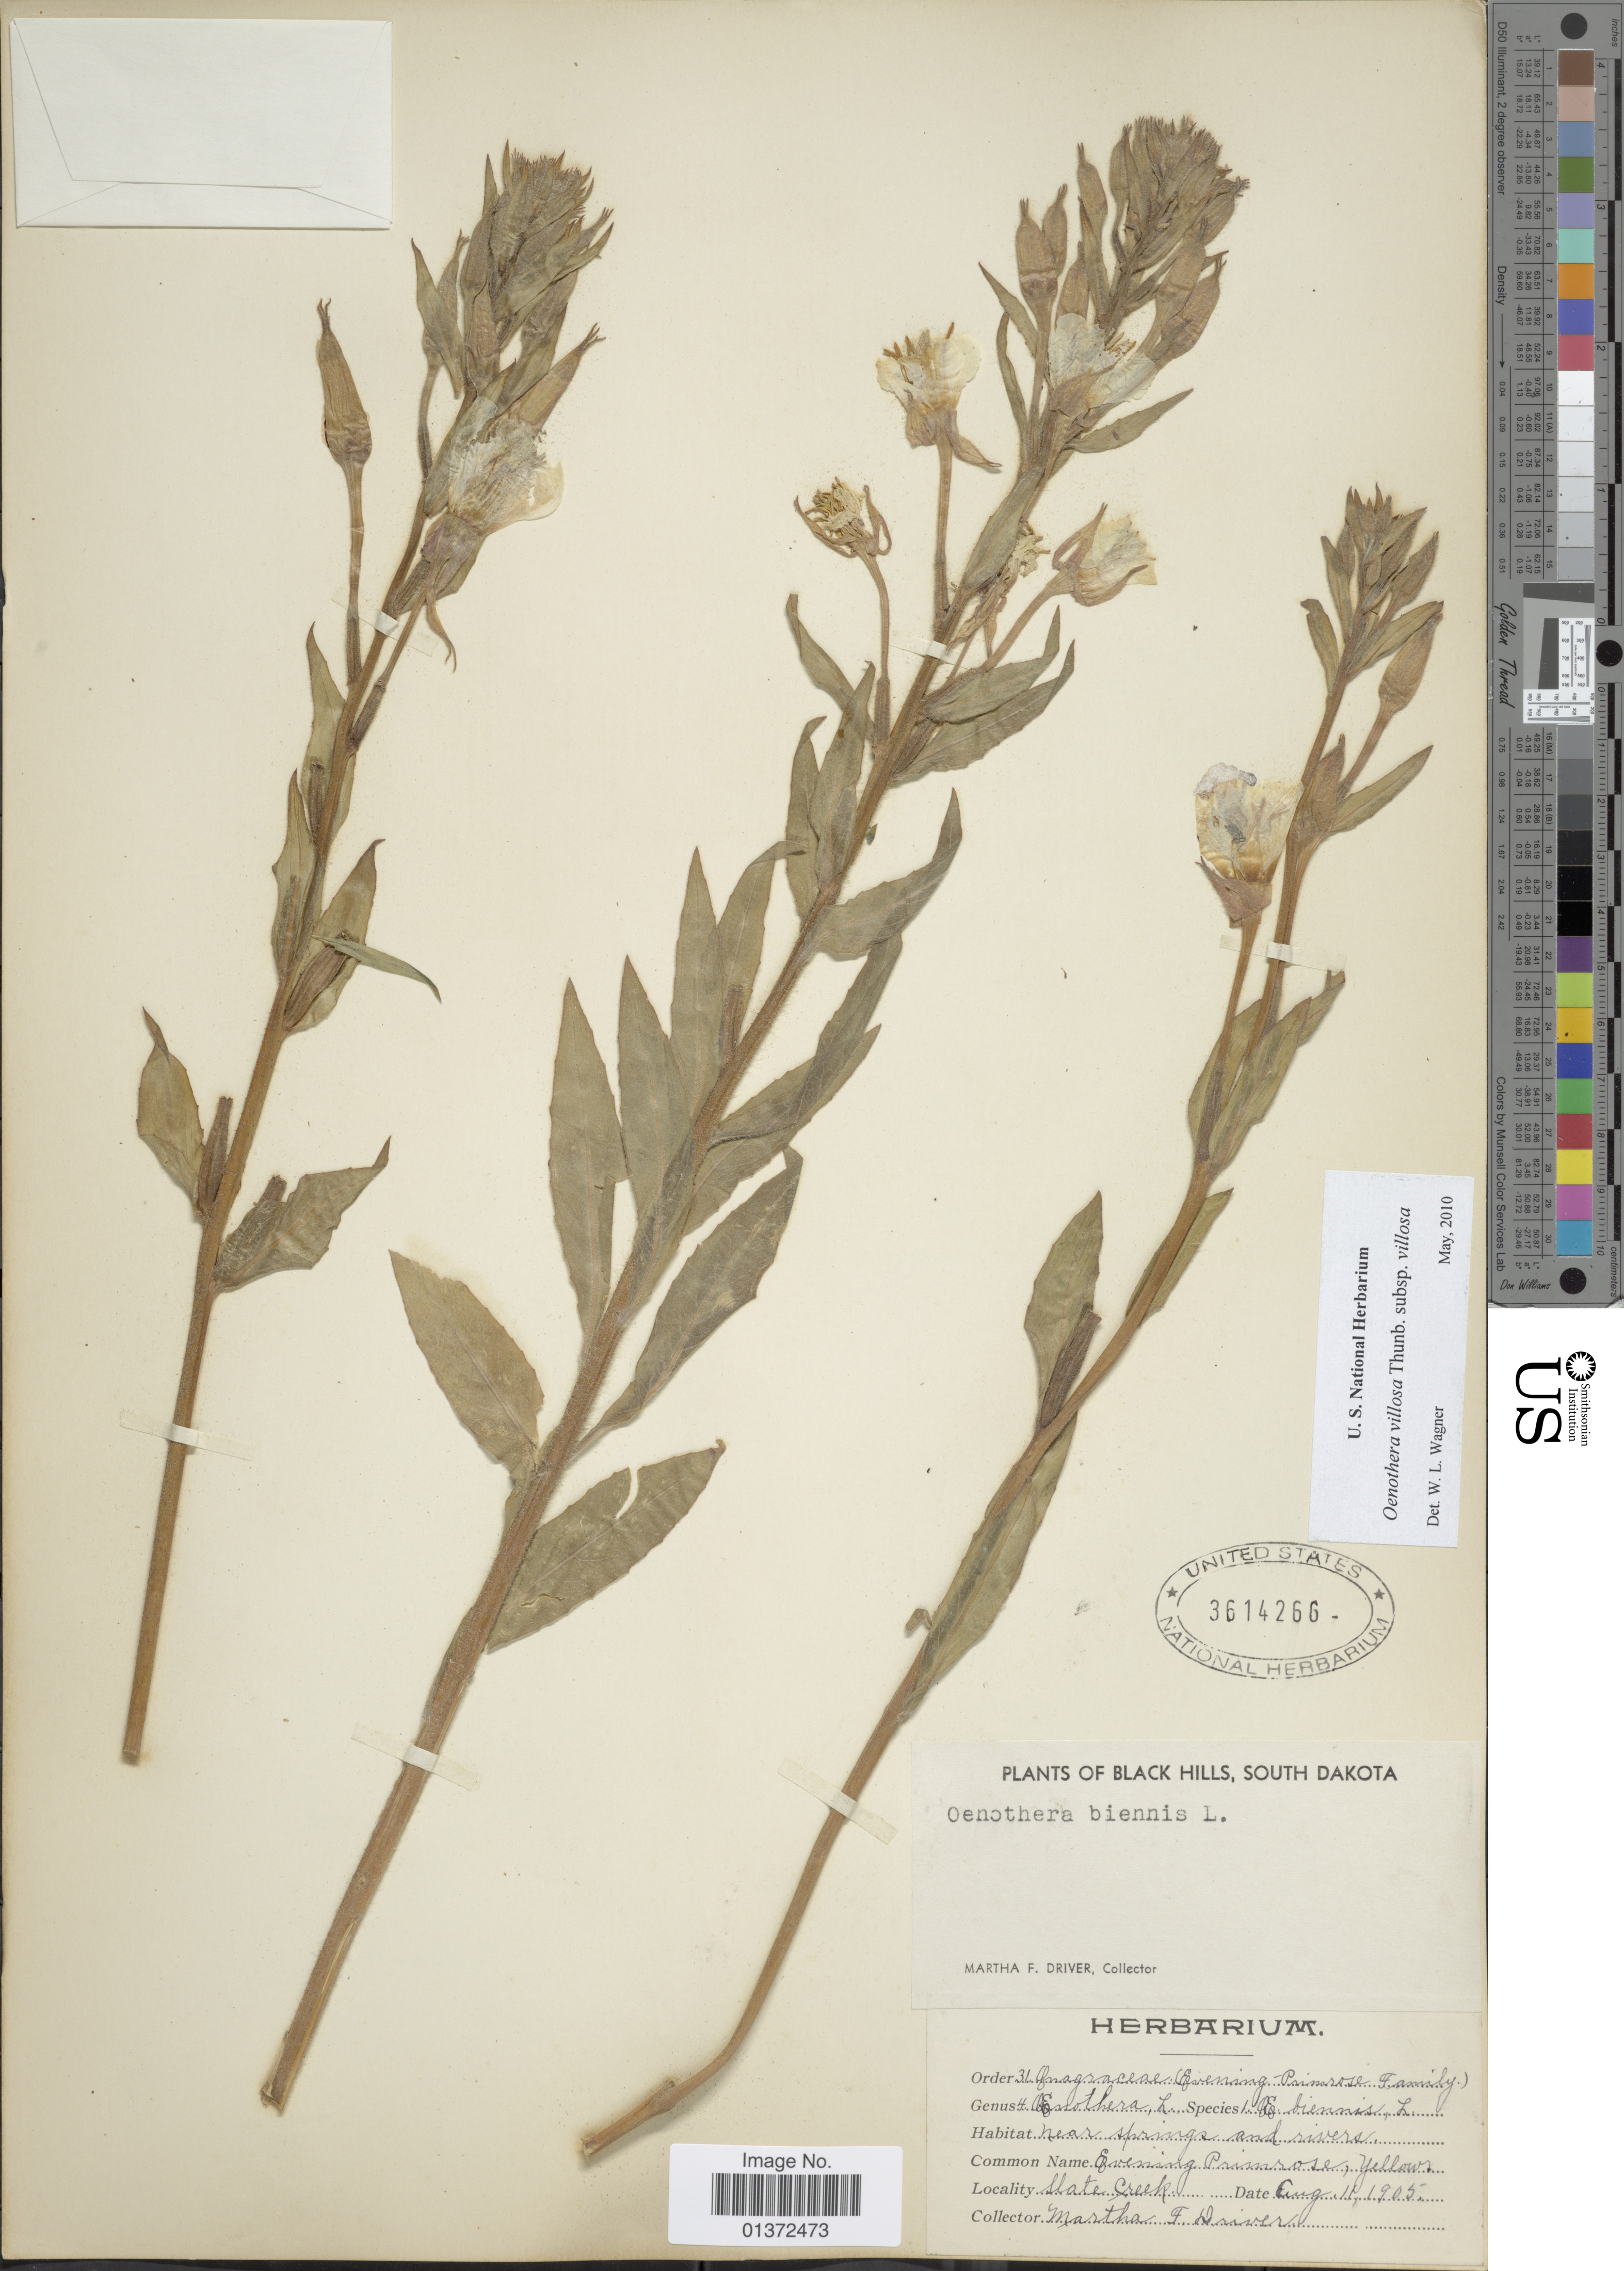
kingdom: Plantae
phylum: Tracheophyta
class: Magnoliopsida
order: Myrtales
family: Onagraceae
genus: Oenothera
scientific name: Oenothera villosa subsp. villosa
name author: Thunb.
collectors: M. Driver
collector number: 31 ?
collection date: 1905-08-11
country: United States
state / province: South Dakota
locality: Black Hills, Slate Creek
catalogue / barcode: US 3614266